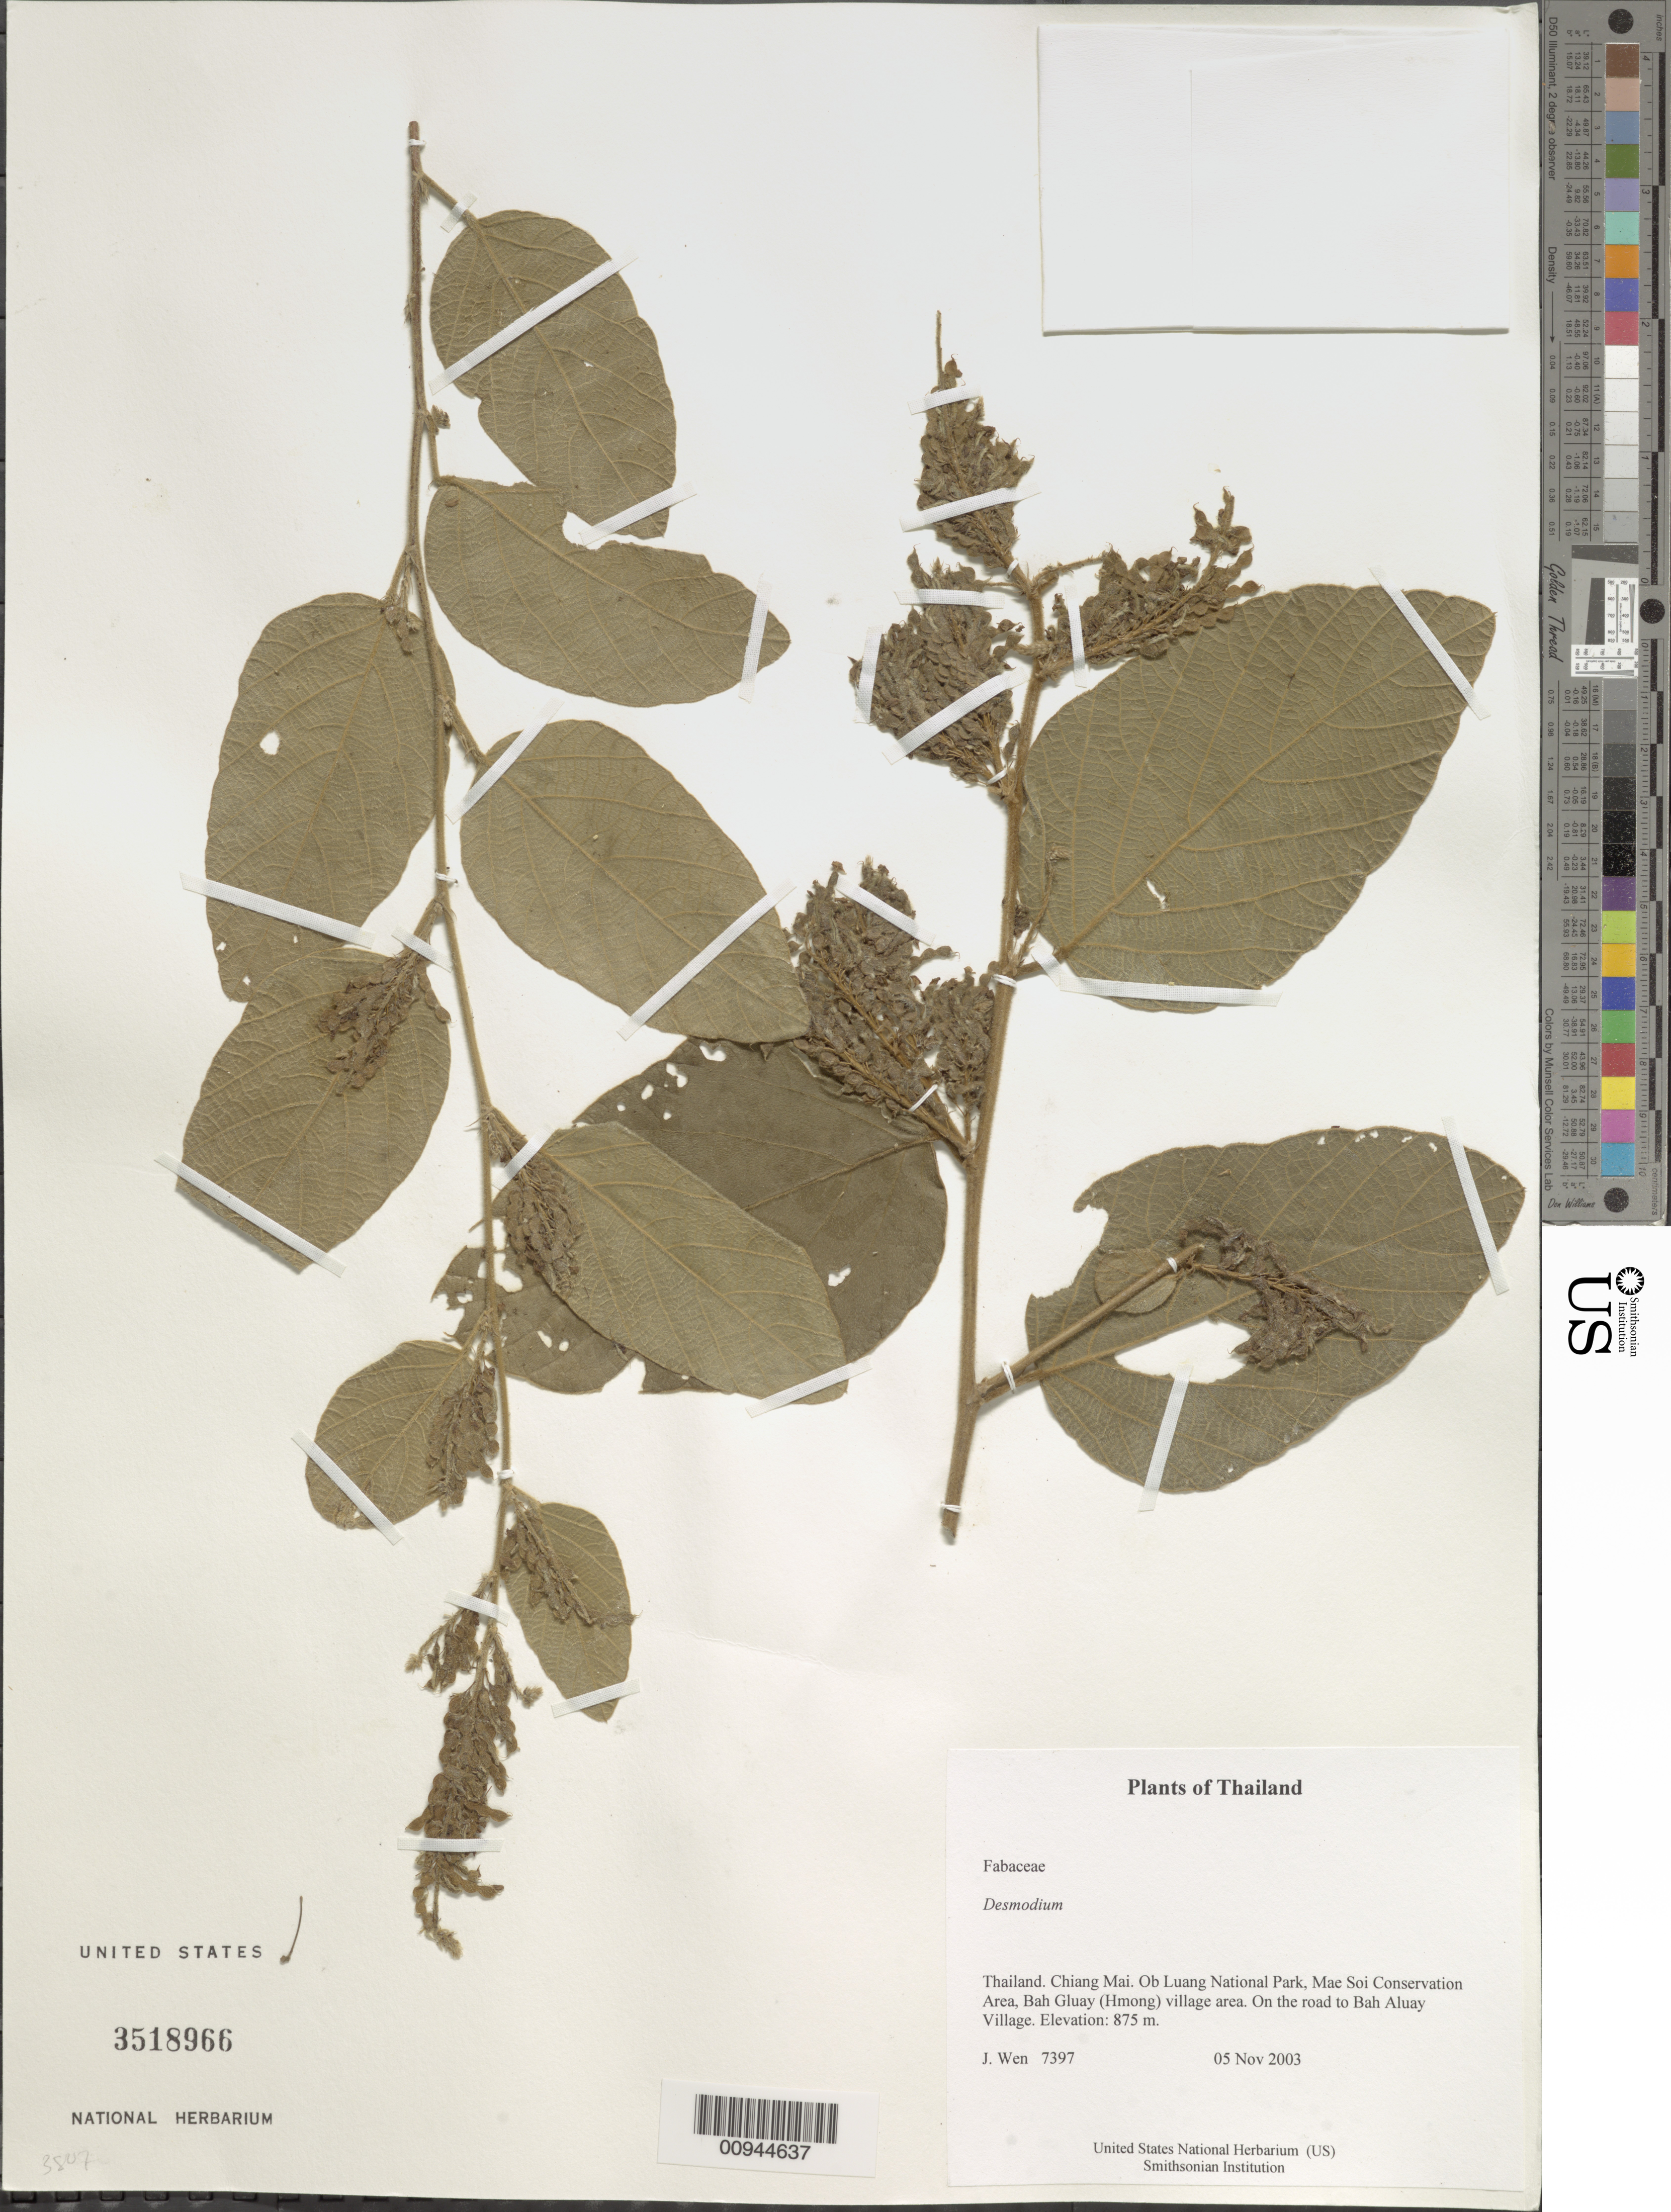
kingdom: Plantae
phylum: Tracheophyta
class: Magnoliopsida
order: Fabales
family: Fabaceae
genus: Desmodium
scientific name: Desmodium sp.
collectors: J. Wen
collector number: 7397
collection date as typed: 05 Nov 2003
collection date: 2003-11-05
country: Thailand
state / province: Chiang Mai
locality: Ob Luang National Park, Mae Soi Conservation Area, Bah Gluay (Hmong) village area. On the road to Bah Aluay Village.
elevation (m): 875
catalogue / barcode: US 3518966